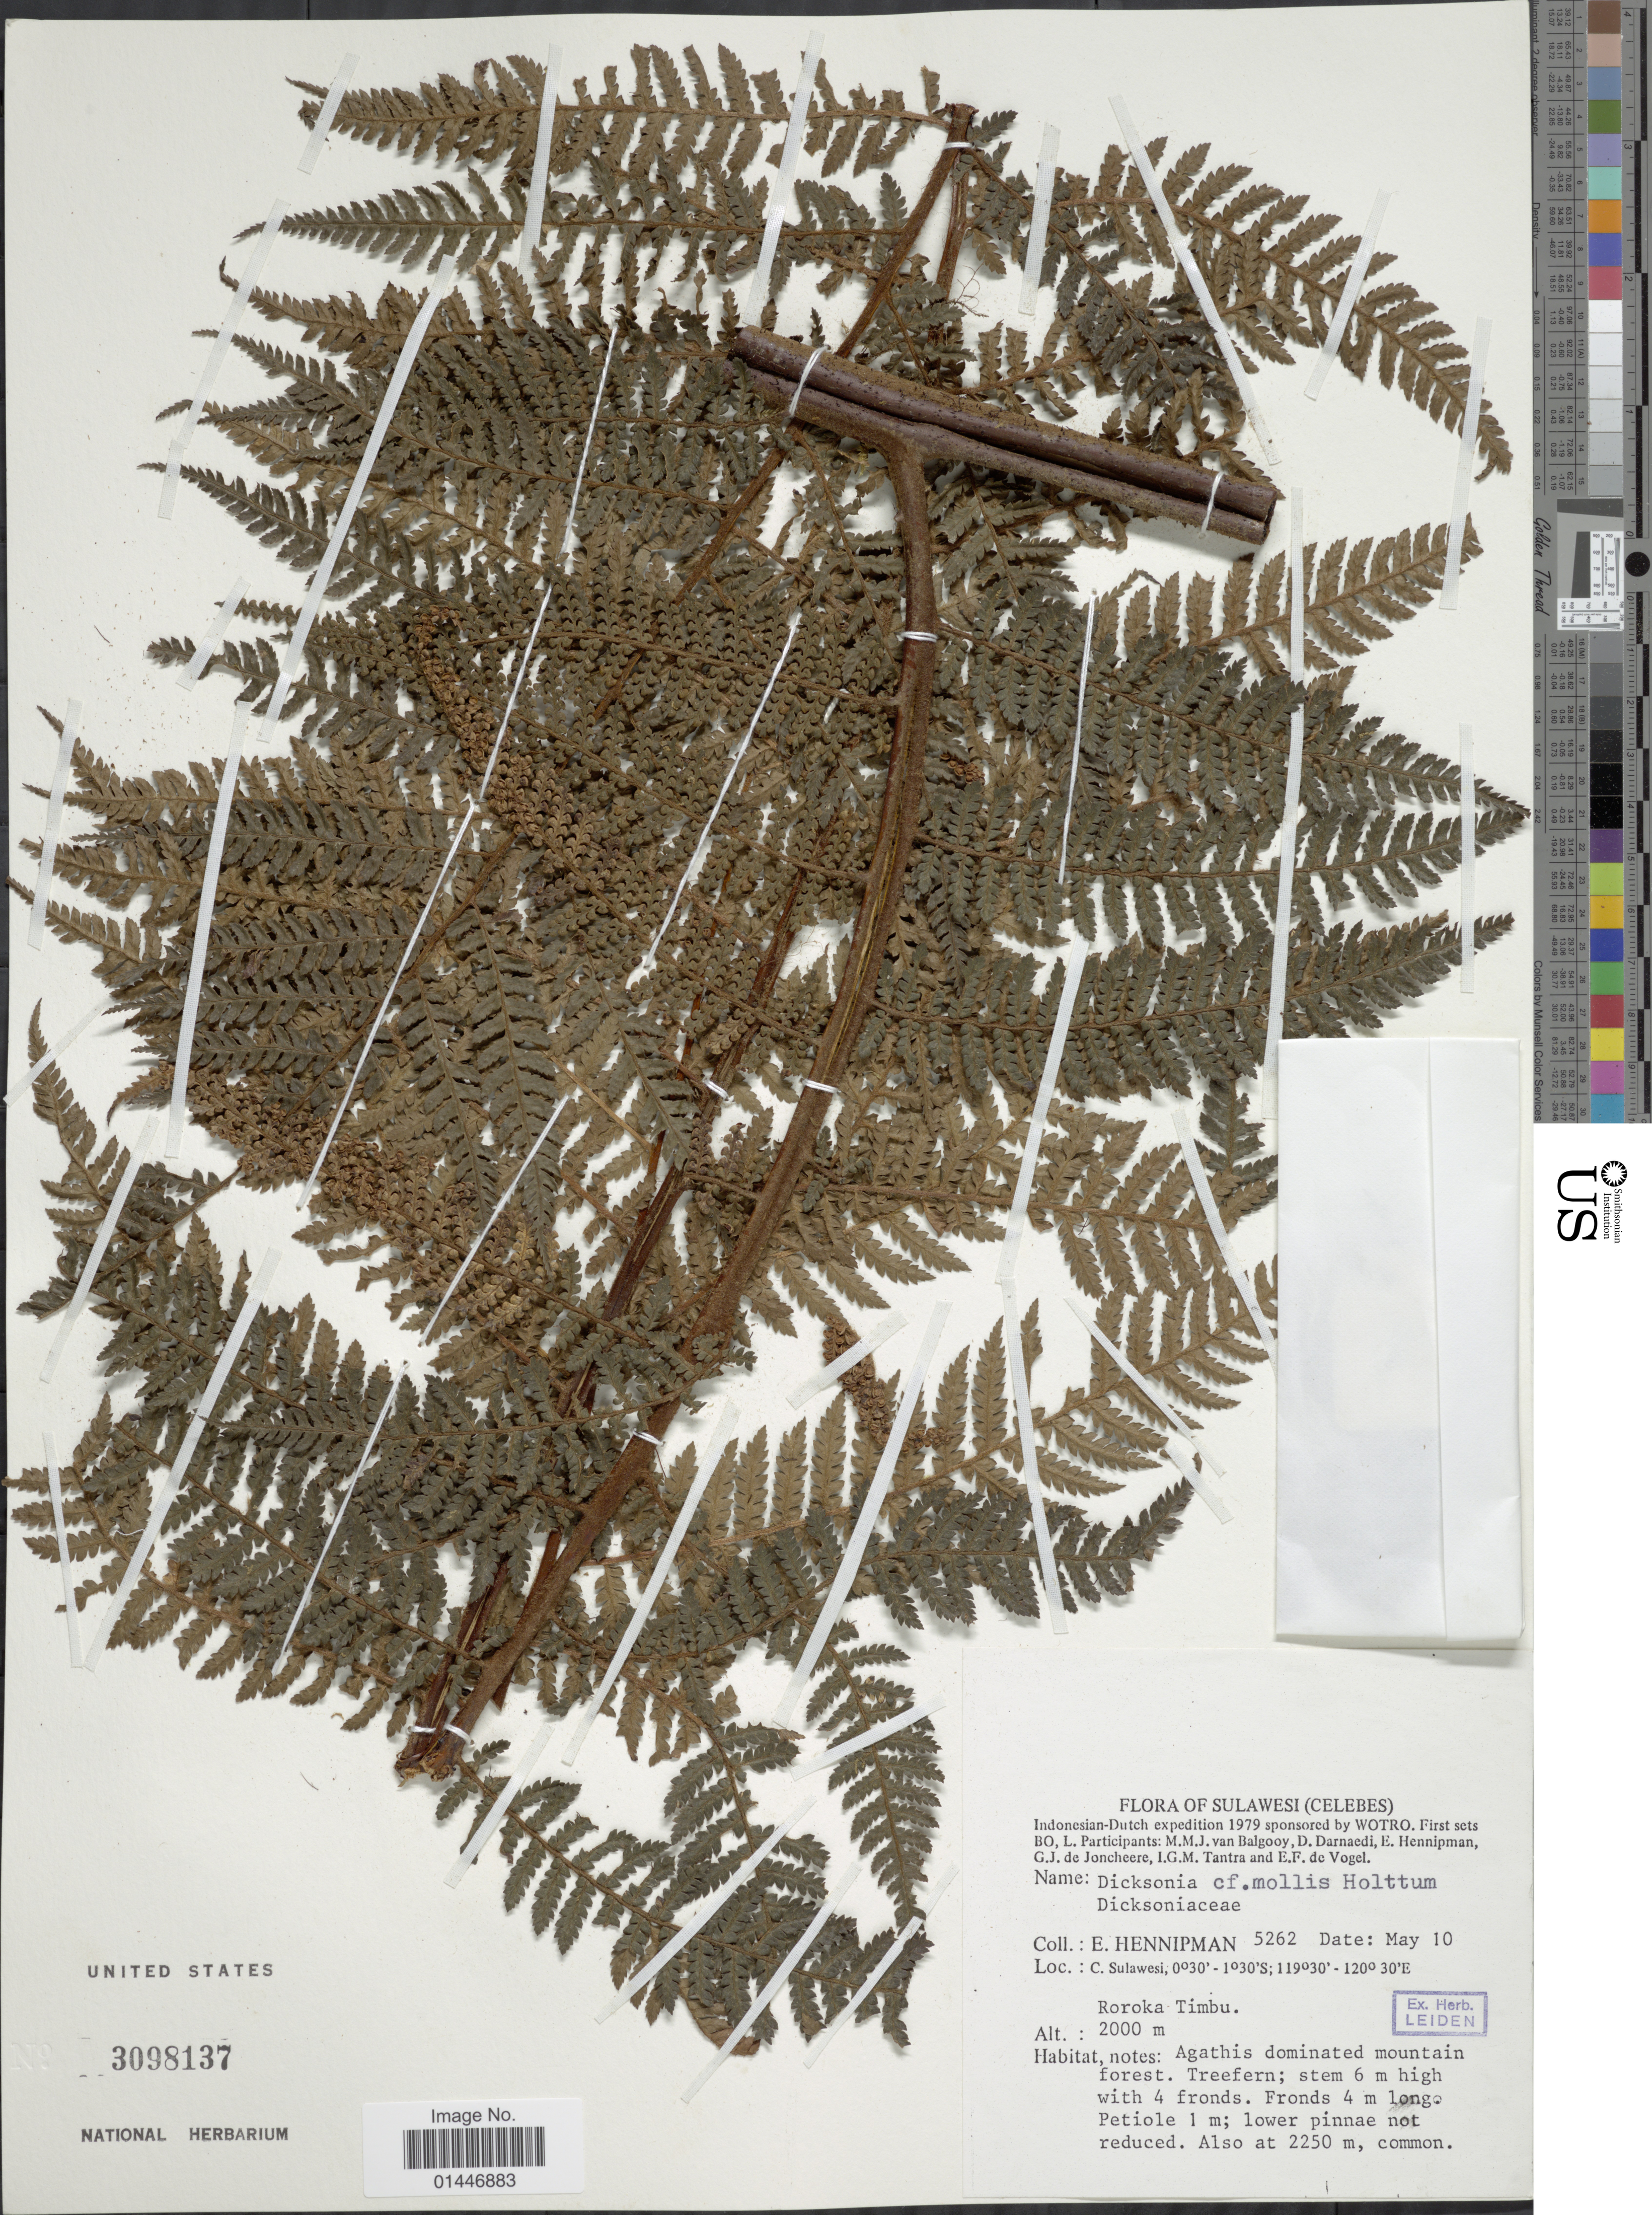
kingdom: Plantae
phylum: Tracheophyta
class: Polypodiopsida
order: Cyatheales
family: Dicksoniaceae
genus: Dicksonia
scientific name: Dicksonia mollis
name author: Holttum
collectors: E. Hennipman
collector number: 5262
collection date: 1979-05-10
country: Indonesia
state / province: Sulawesi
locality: Sulawesi (Celebes), C. Sulawesi, Roroka Timbu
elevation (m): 2000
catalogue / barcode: US 3098137